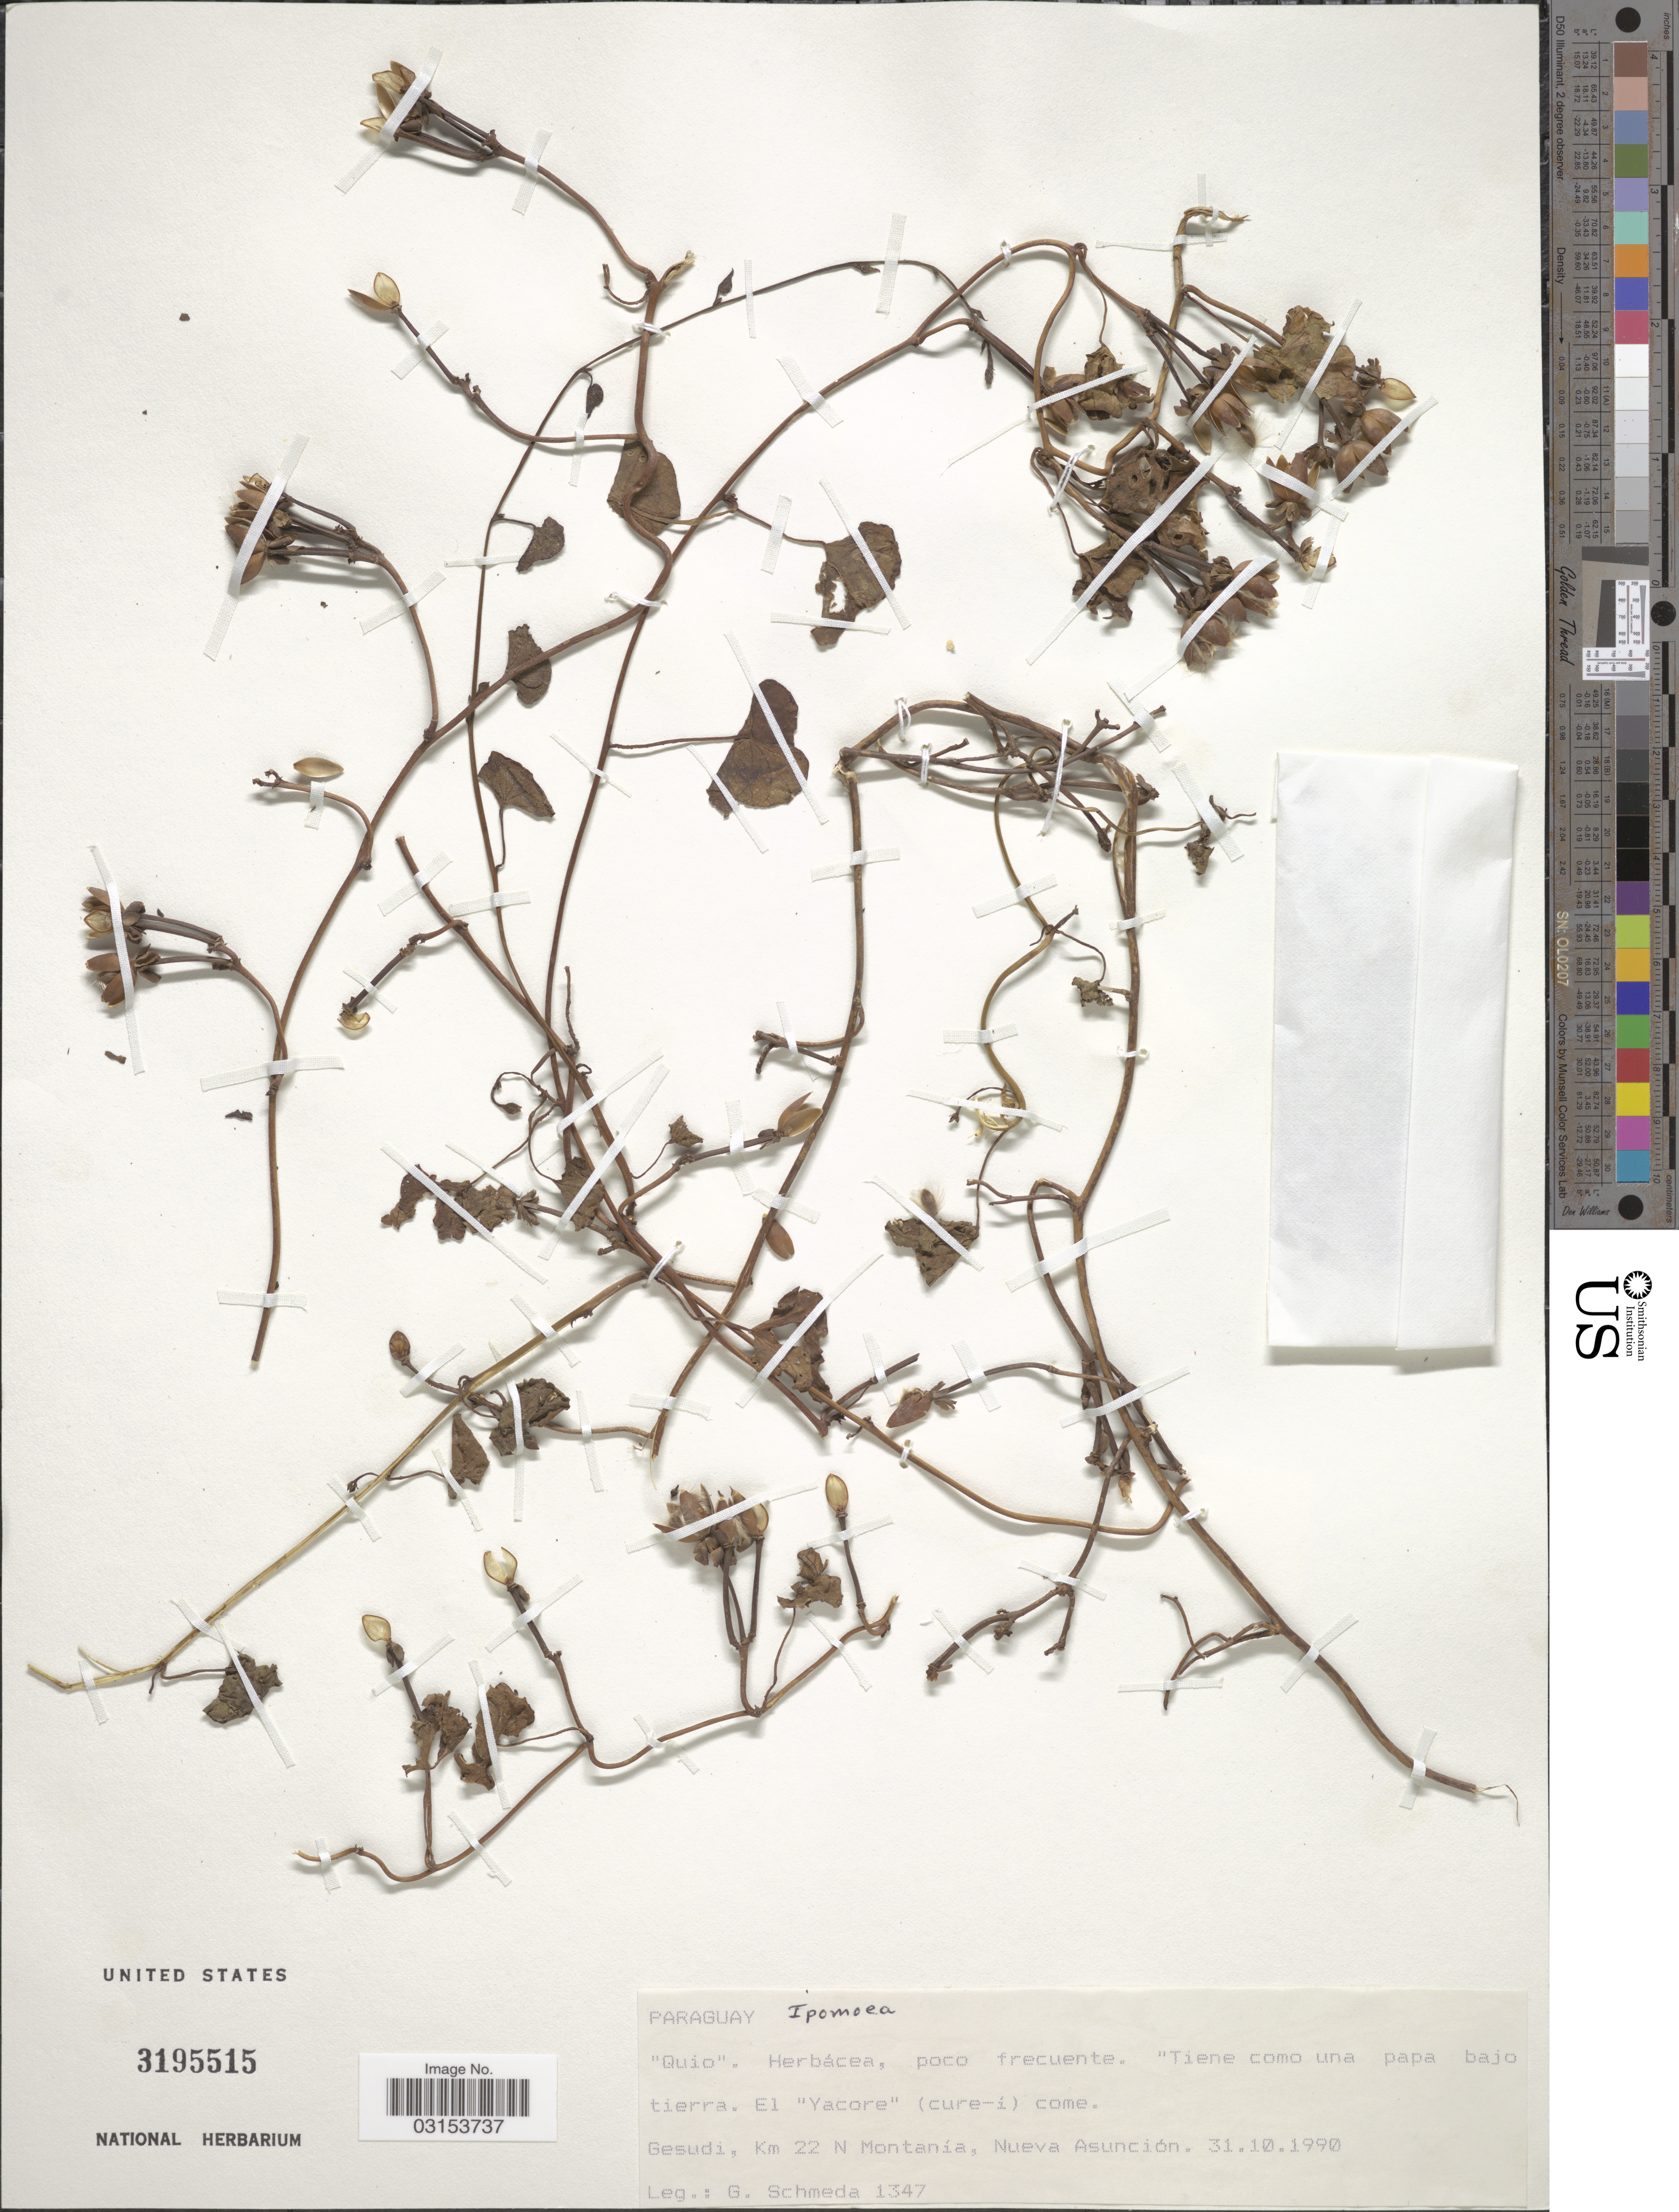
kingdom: Plantae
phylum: Tracheophyta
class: Magnoliopsida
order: Solanales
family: Convolvulaceae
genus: Ipomoea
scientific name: Ipomoea sp.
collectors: G. Schmeda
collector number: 1347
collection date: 1990-10-31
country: Paraguay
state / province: Asuncion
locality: Gesudi, Km 22 N Montanía, Nueva Asunción.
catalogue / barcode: US 3195515